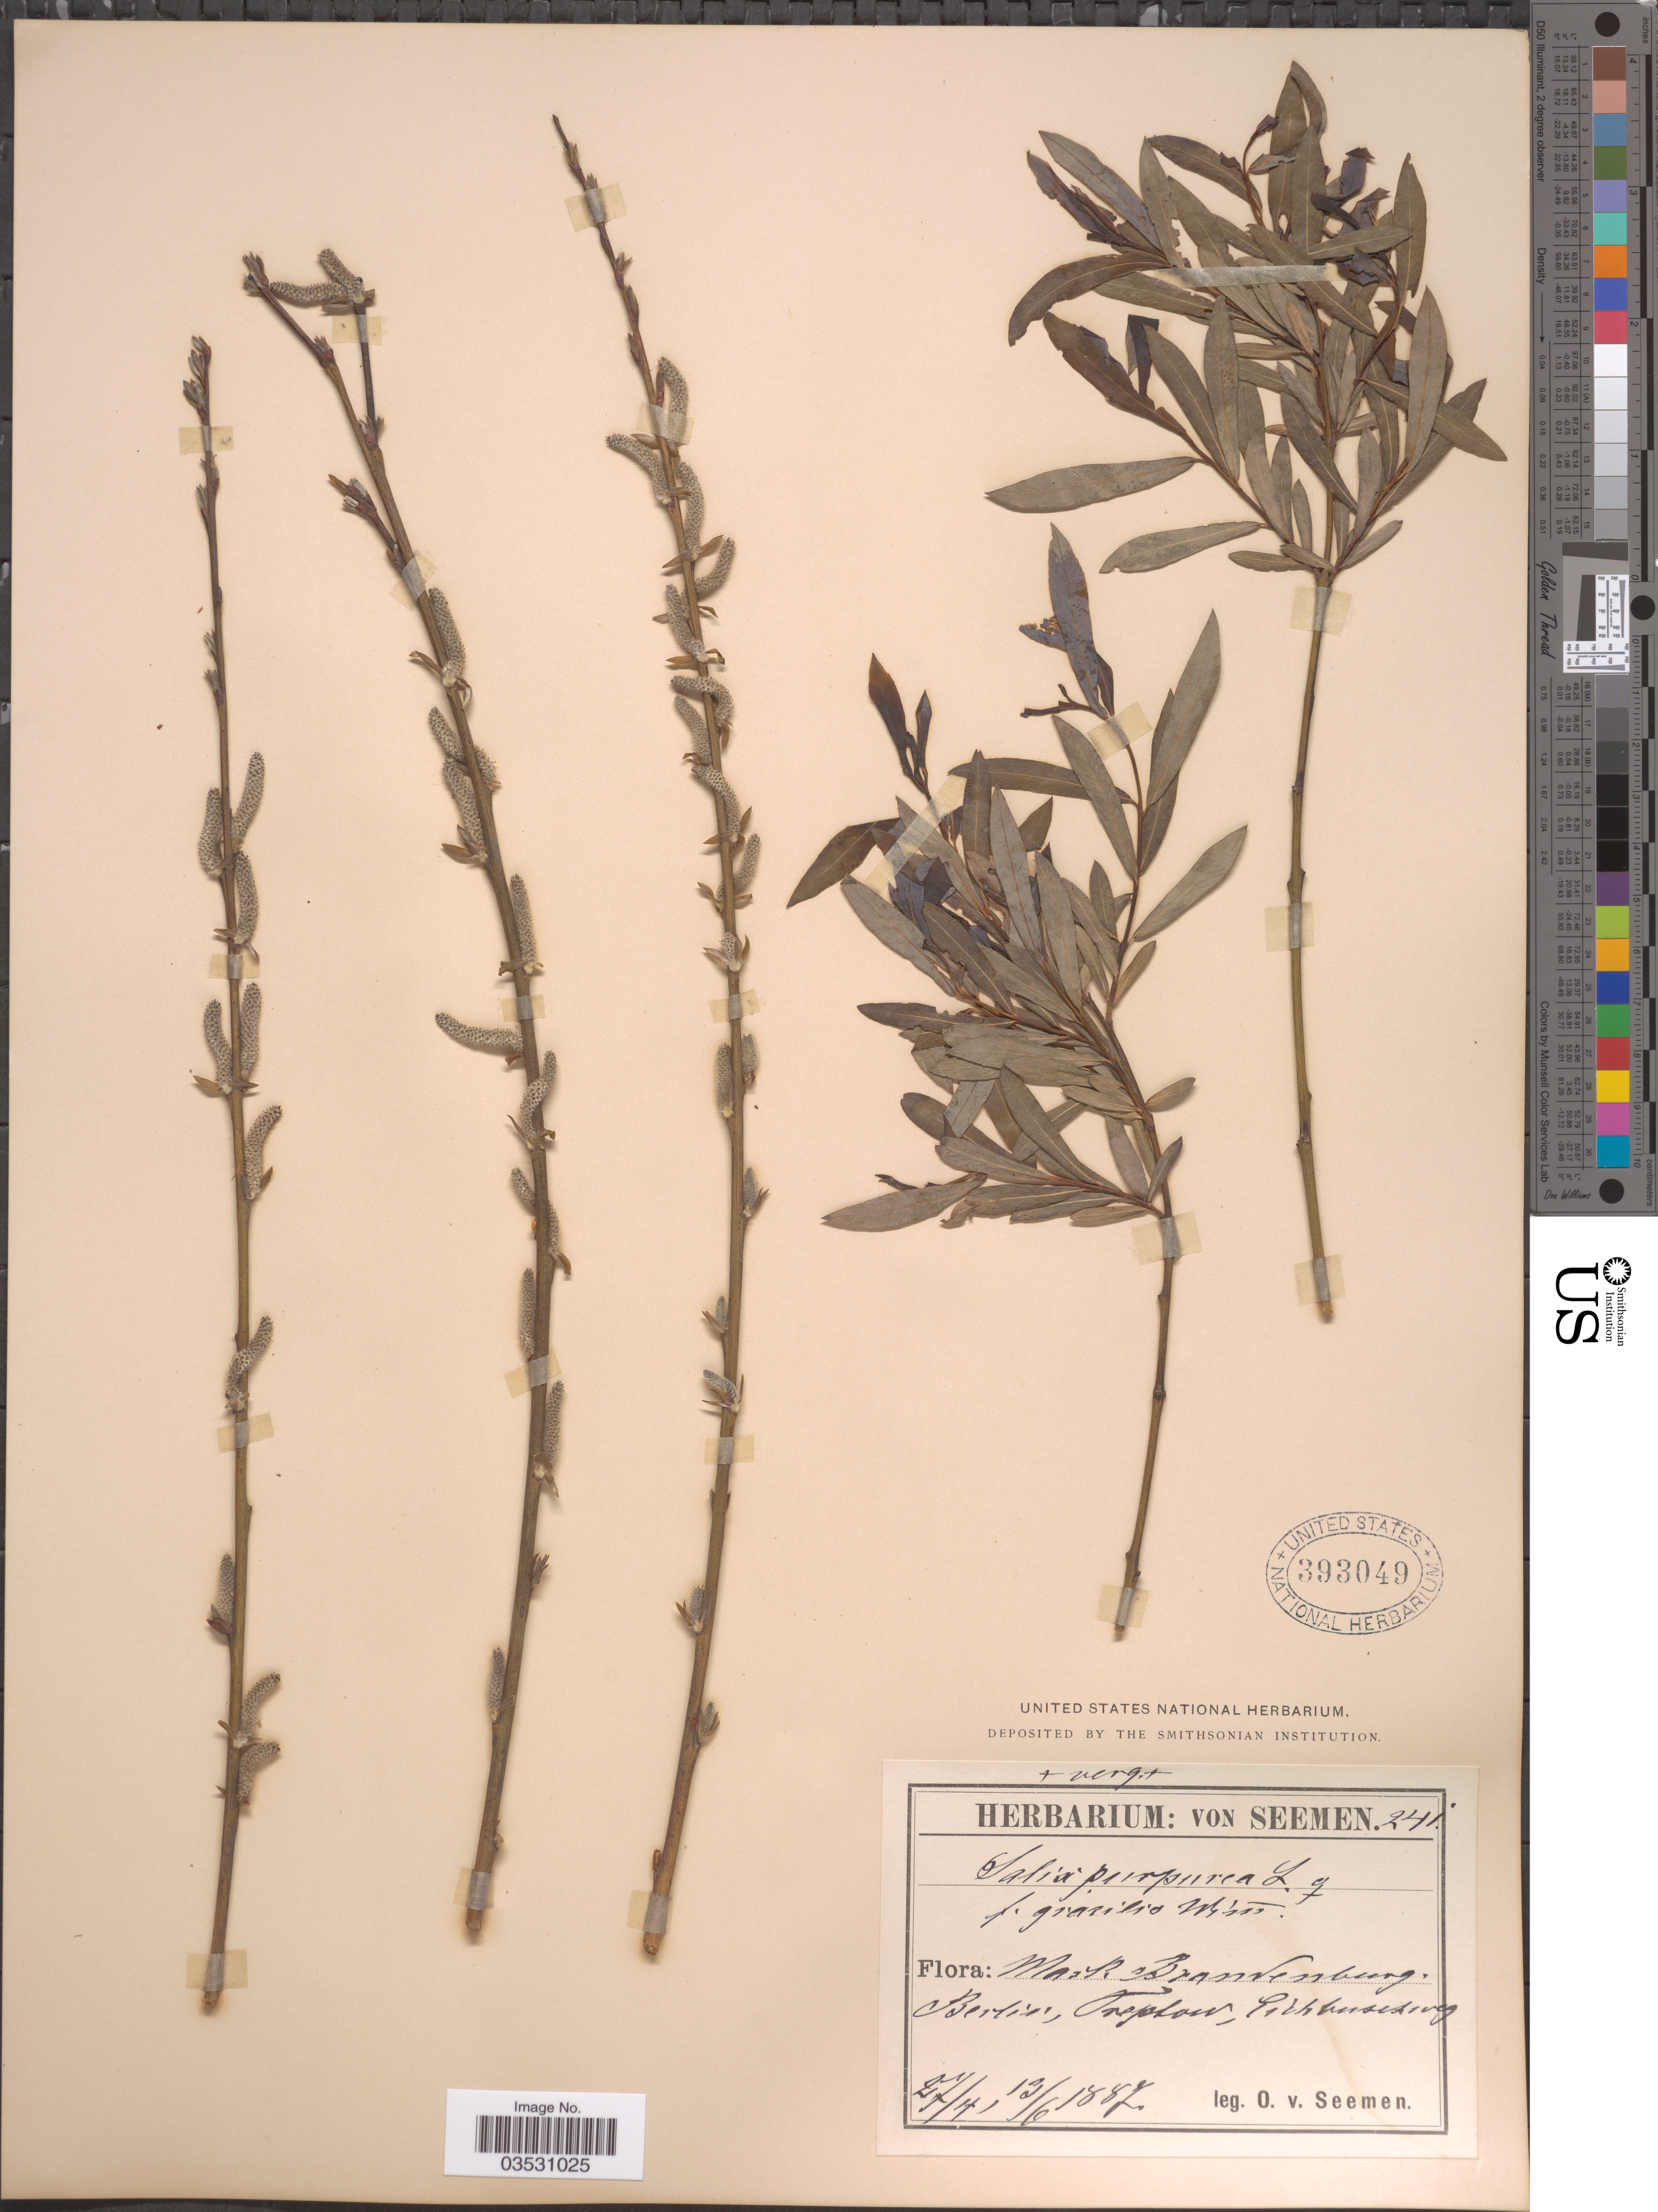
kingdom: Plantae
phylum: Tracheophyta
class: Magnoliopsida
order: Malpighiales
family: Salicaceae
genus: Salix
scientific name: Salix purpurea f. gracilis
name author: Wimm.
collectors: K. O. von Seemen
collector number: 241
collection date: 1887-04-27/1887-06-13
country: Germany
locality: Mark Brandenburg, Berlin, Treptow, Eichbuschweg.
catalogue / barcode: US 393049